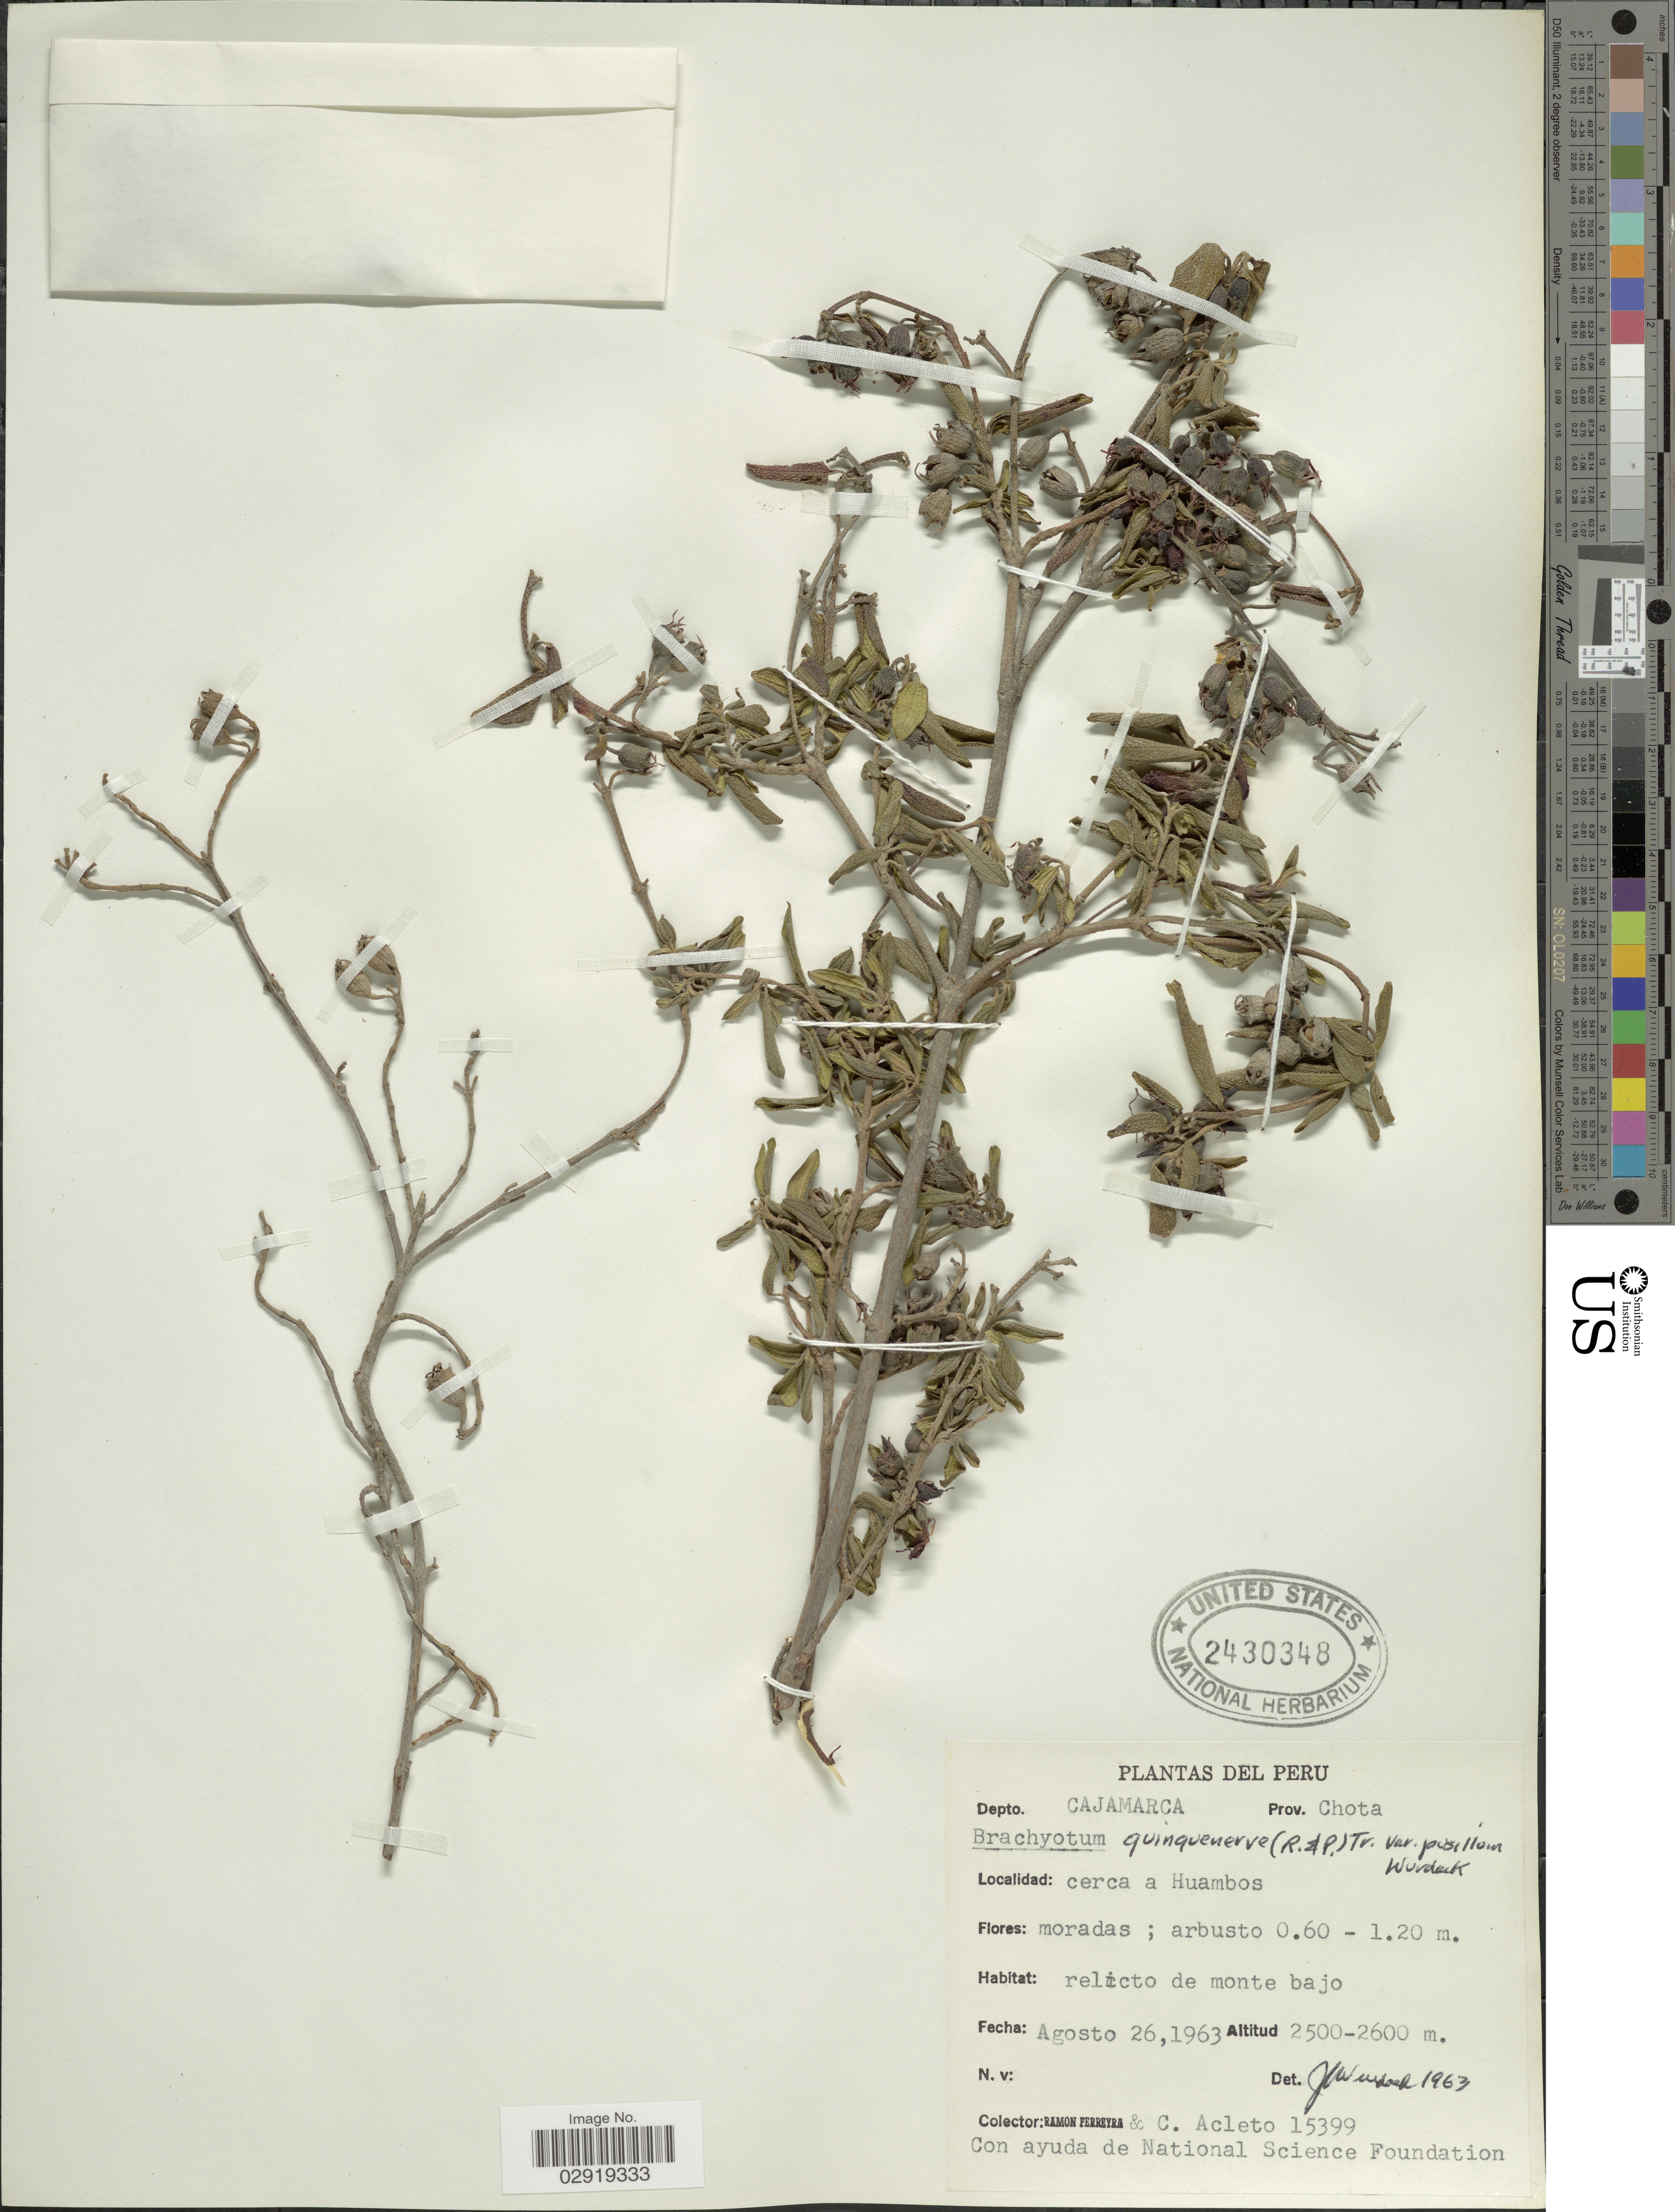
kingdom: Plantae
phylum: Tracheophyta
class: Magnoliopsida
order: Myrtales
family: Melastomataceae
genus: Brachyotum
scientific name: Brachyotum quinquenerve var. pusillum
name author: Wurdack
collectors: R. A. Ferreyra & C. Acleto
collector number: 15399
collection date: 1963-08-26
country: Peru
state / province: Cajamarca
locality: Depto. Cajamarca. Prov. Chota. Cerca a Huambos.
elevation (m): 2500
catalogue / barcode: US 2430348